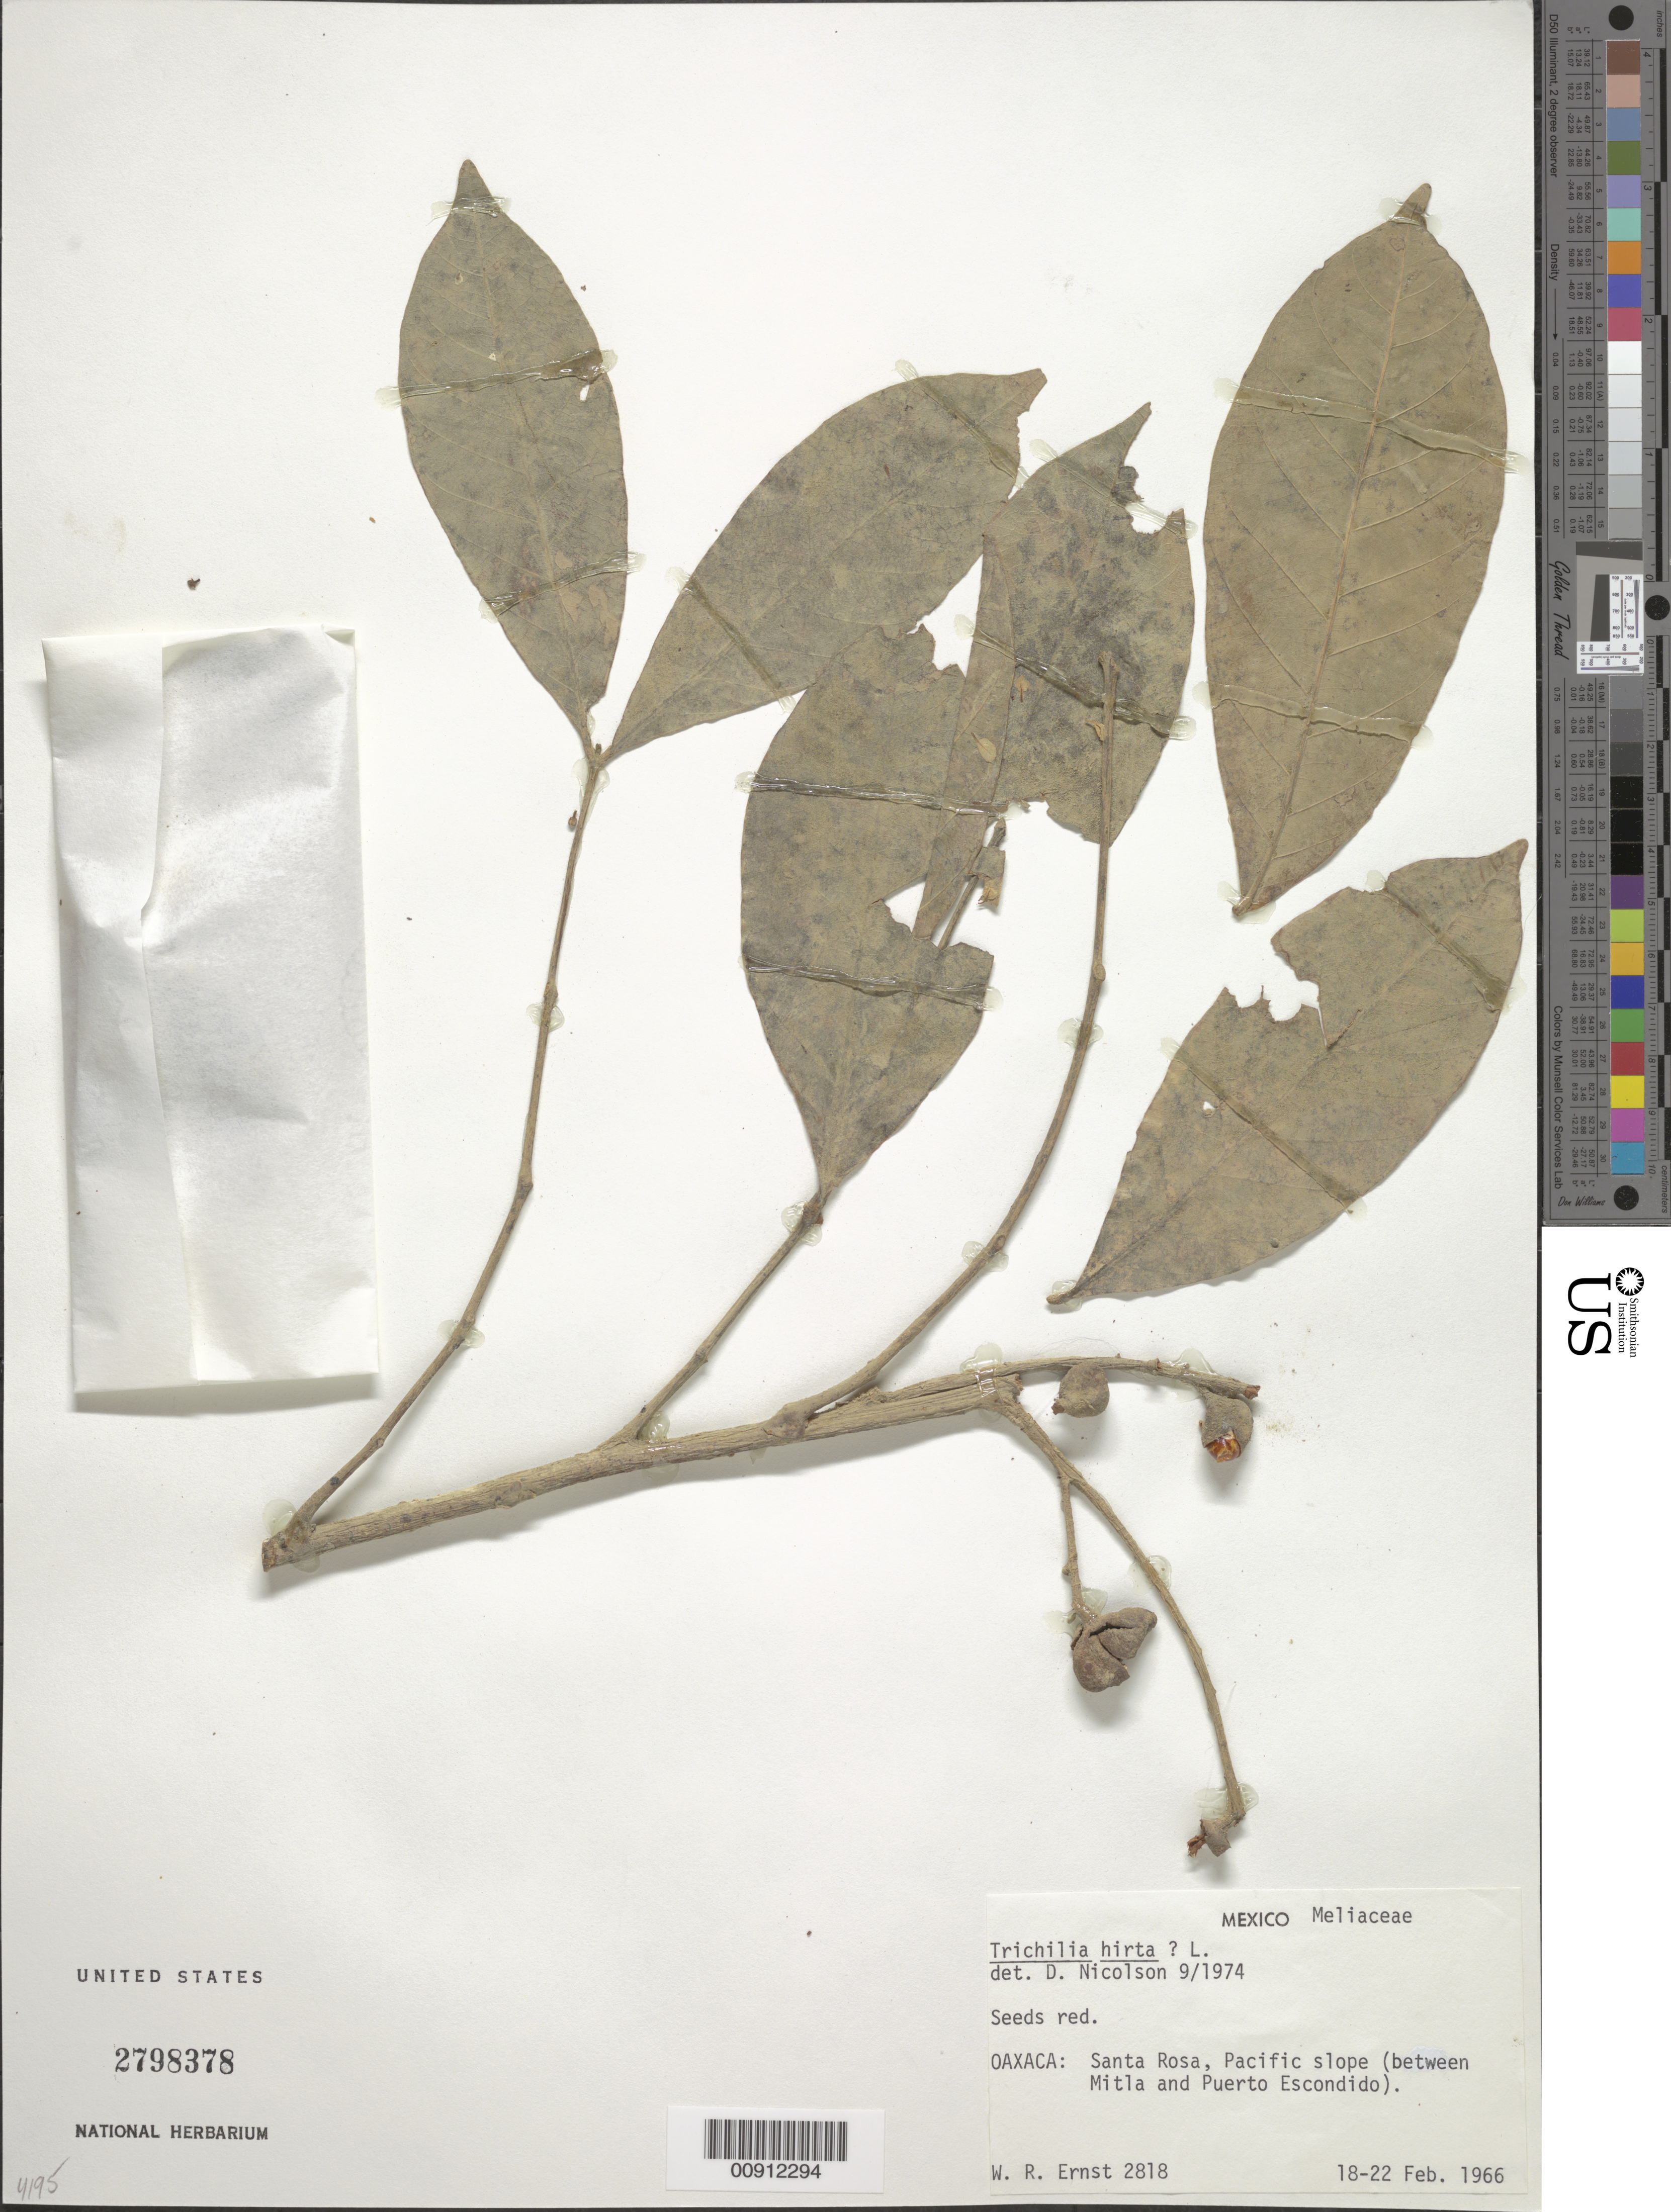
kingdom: Plantae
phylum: Tracheophyta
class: Magnoliopsida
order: Sapindales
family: Meliaceae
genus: Trichilia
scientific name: Trichilia hirta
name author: L.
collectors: W. R. Ernst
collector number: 2818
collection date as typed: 18 Feb 1966 to 22 Feb 1966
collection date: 1966-02-18/1966-02-22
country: Mexico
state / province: Oaxaca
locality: Oaxaca: Santa Rosa, Pacific slope (between Mitla and Puerto Escondido).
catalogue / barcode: US 2798378